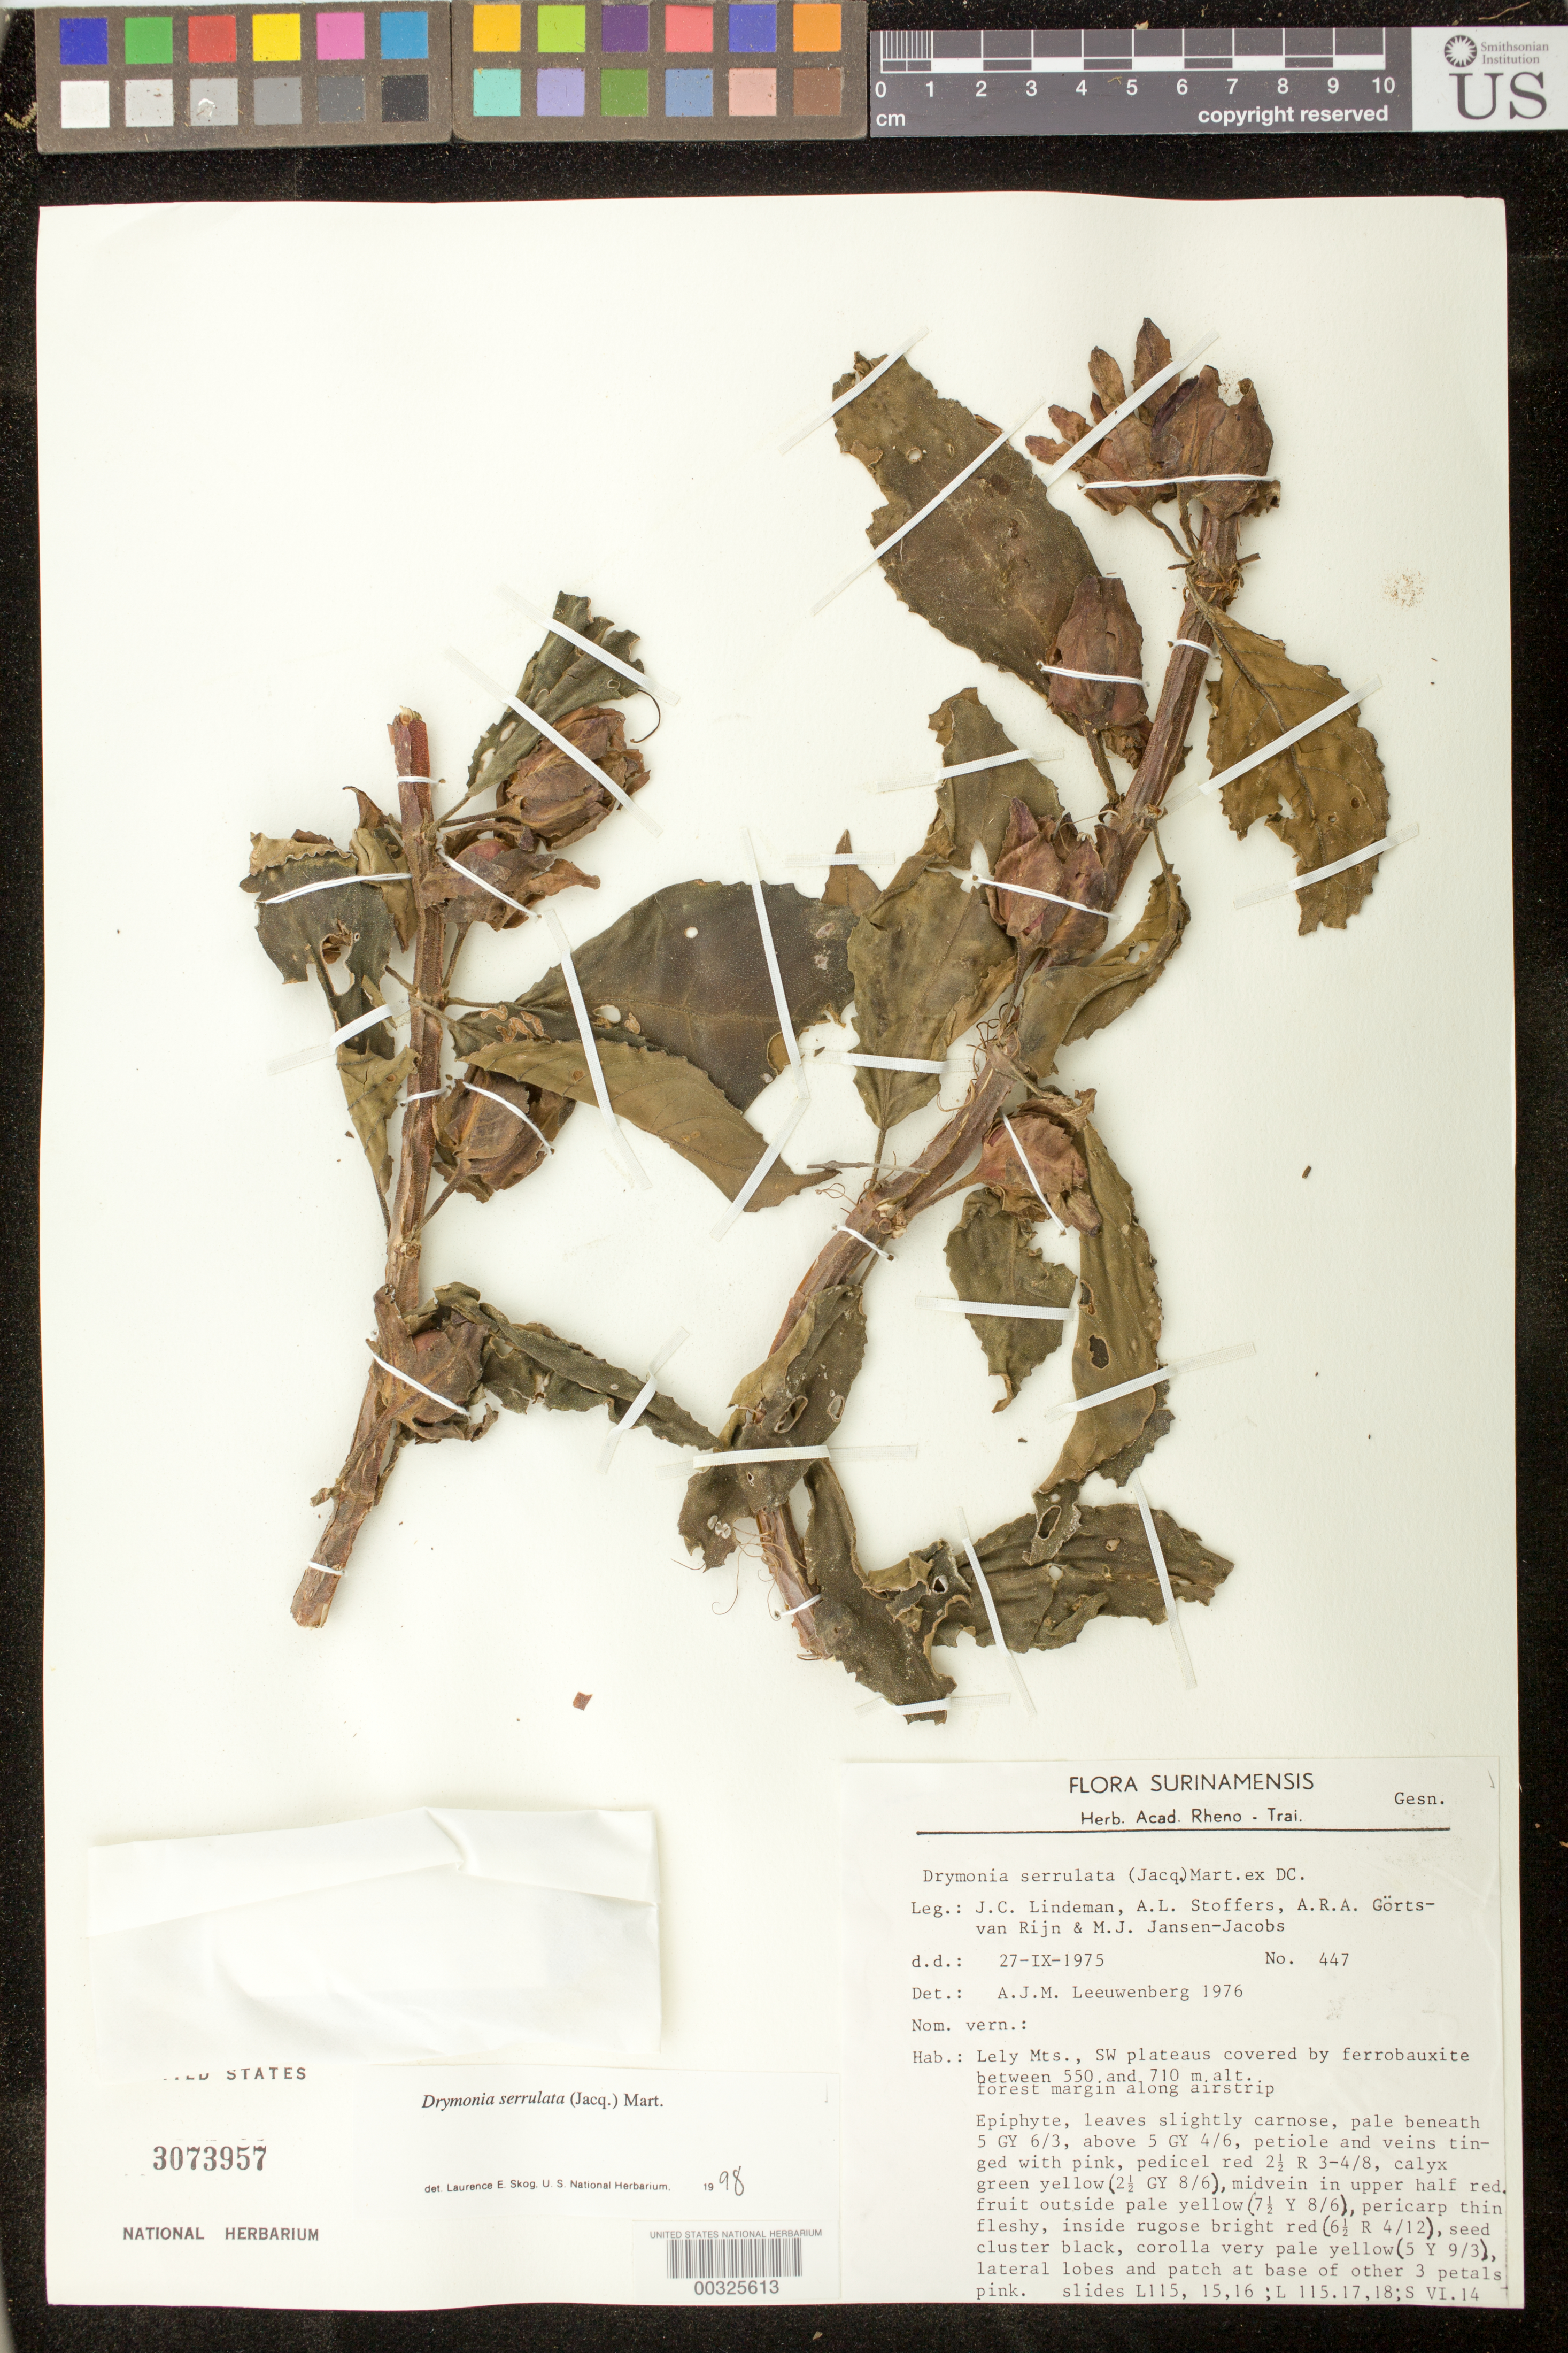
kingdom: Plantae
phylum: Tracheophyta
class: Magnoliopsida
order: Lamiales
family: Gesneriaceae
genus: Drymonia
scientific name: Drymonia serrulata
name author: (Jacq.) Mart.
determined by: Skog, Laurence E.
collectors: J. C. Lindeman, A. Stoffers, A. .R. A. Görts-van Rijn & M. J. Jansen-Jacobs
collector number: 447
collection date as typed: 27 Sep 1975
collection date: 1975-09-27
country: Suriname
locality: Lely Mts., SW plateaus, along airstrip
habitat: Plateaus covered by ferrobauxite; forest margin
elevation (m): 550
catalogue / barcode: US 3073957